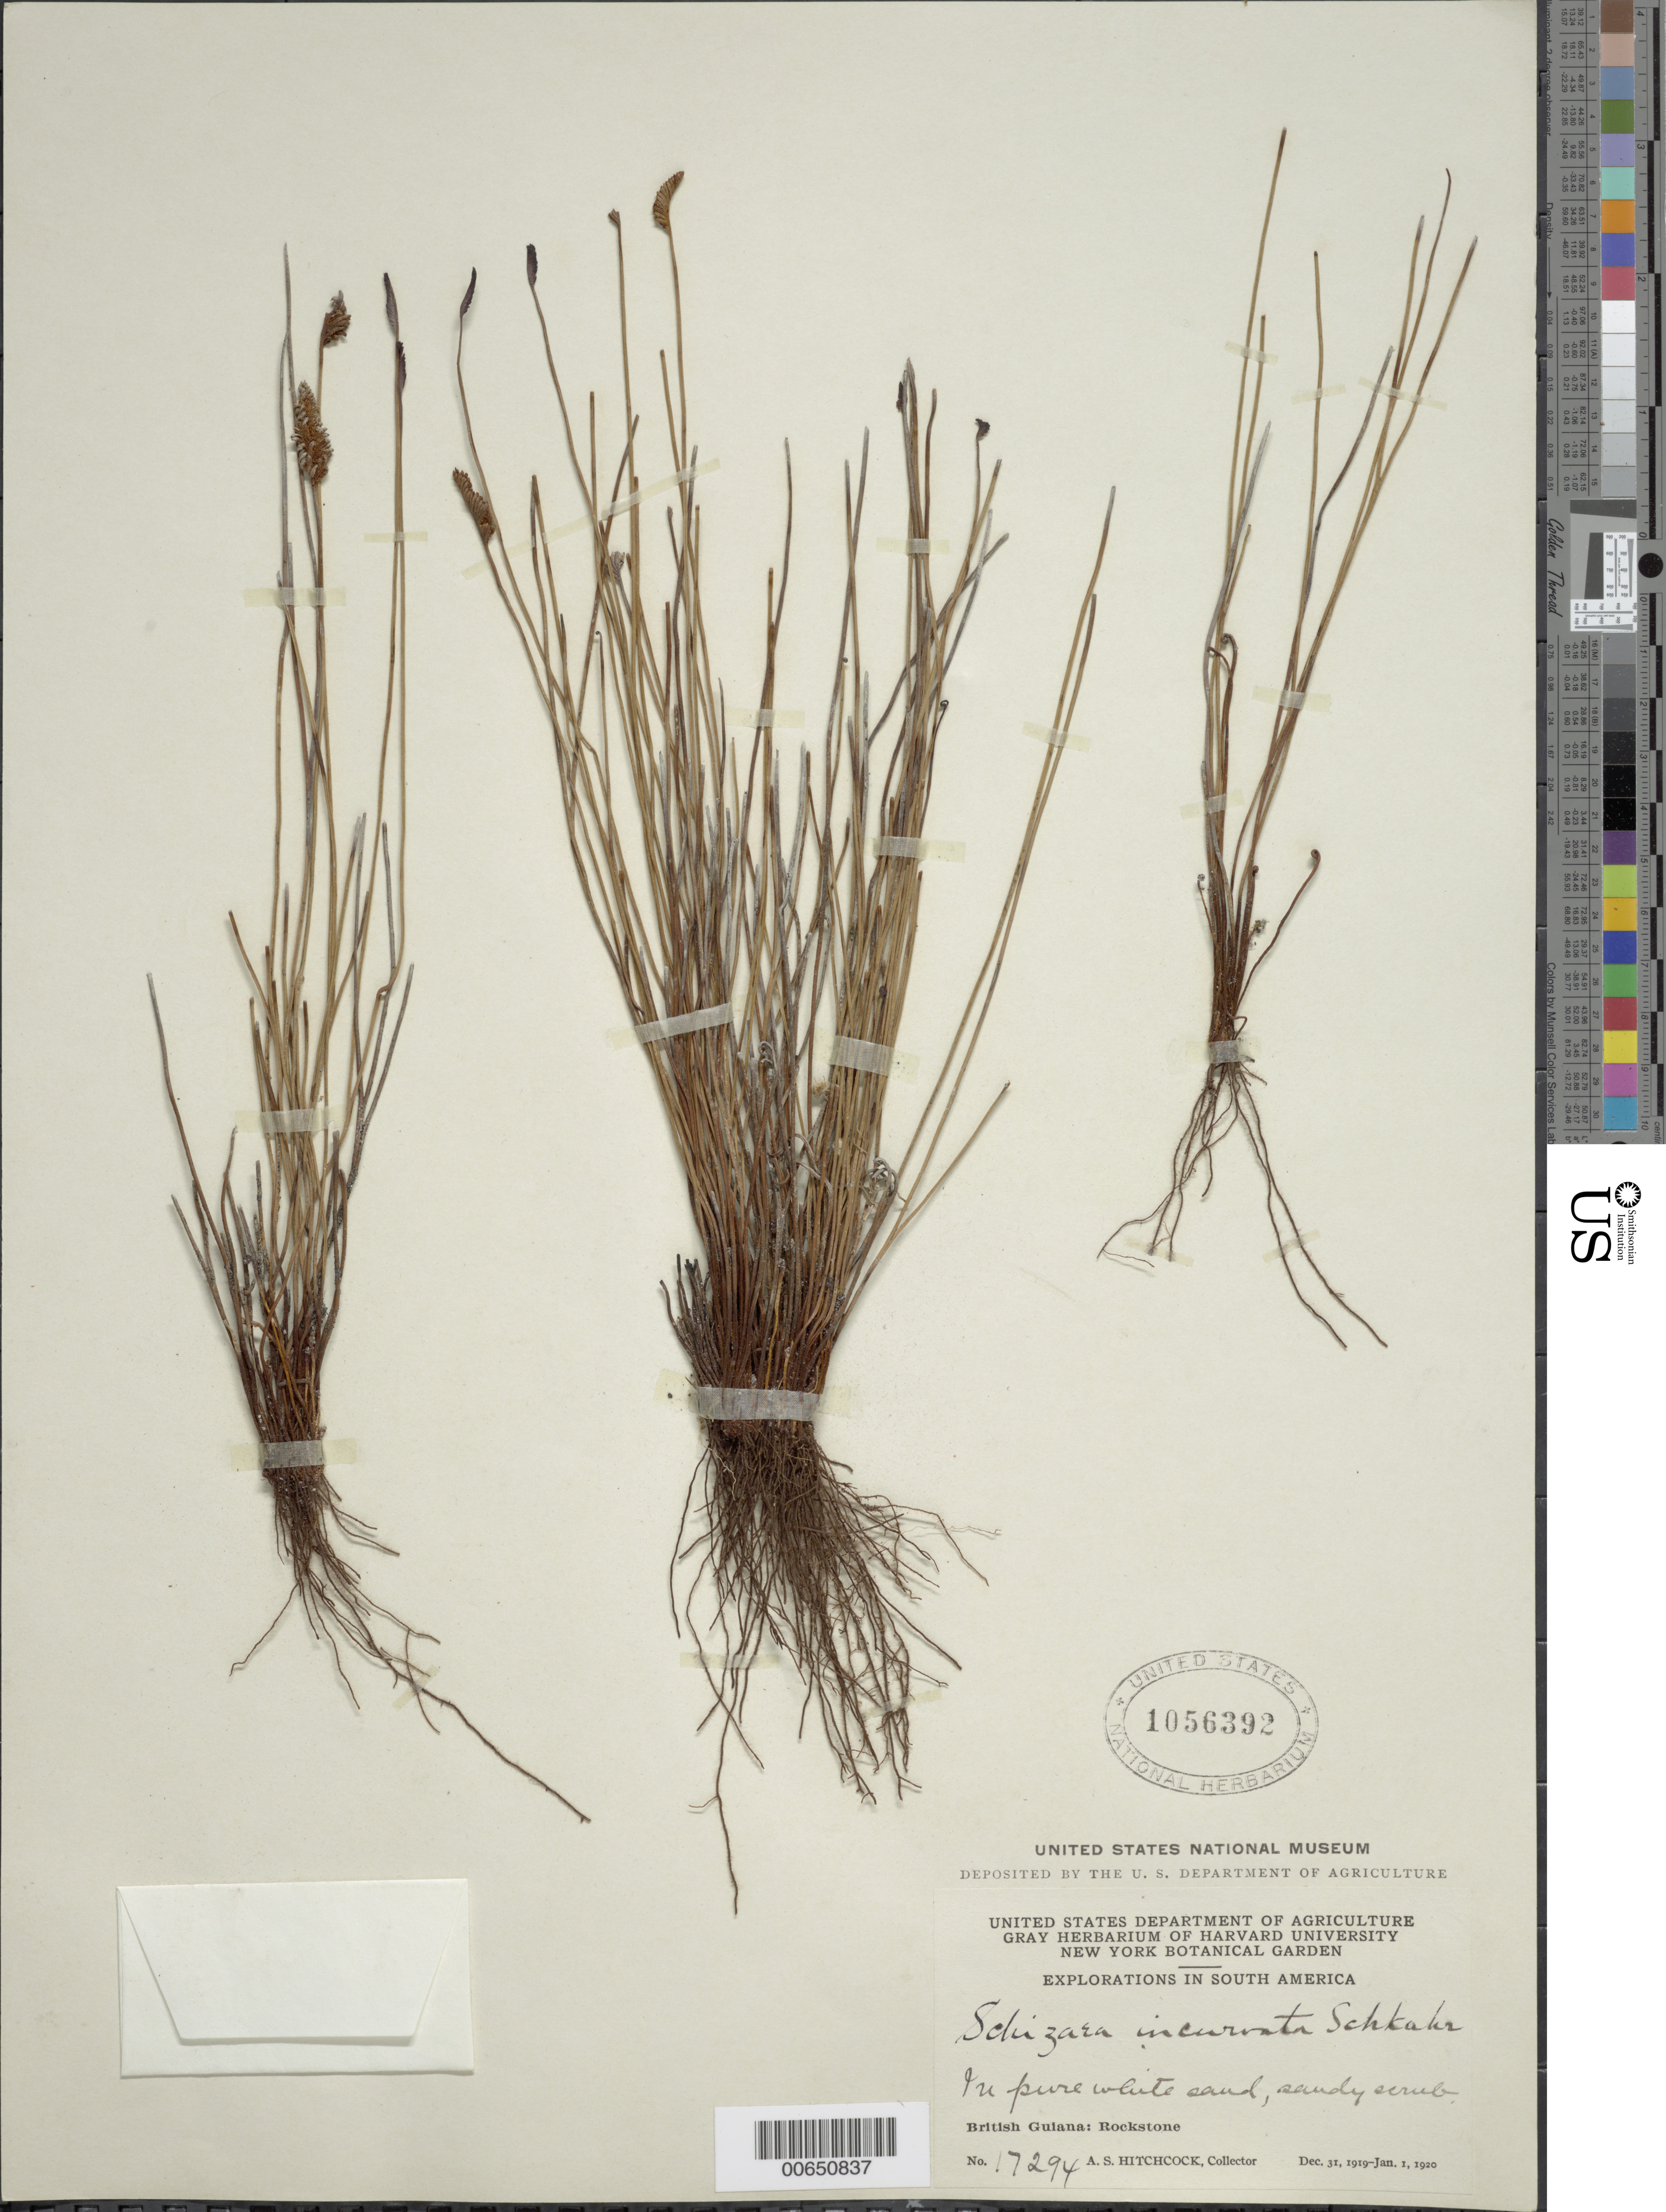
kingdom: Plantae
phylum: Tracheophyta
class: Polypodiopsida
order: Schizaeales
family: Schizaeaceae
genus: Schizaea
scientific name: Schizaea incurvata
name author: Schkuhr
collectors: A. S. Hitchcock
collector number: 17294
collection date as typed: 31-Dec-19 to 1-Jan-20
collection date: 1919-12-31/1920-01-01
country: Guyana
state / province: U. Demerara-Berbice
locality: Rockstone, on the Essequibo River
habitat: White sand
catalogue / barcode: US 1056392